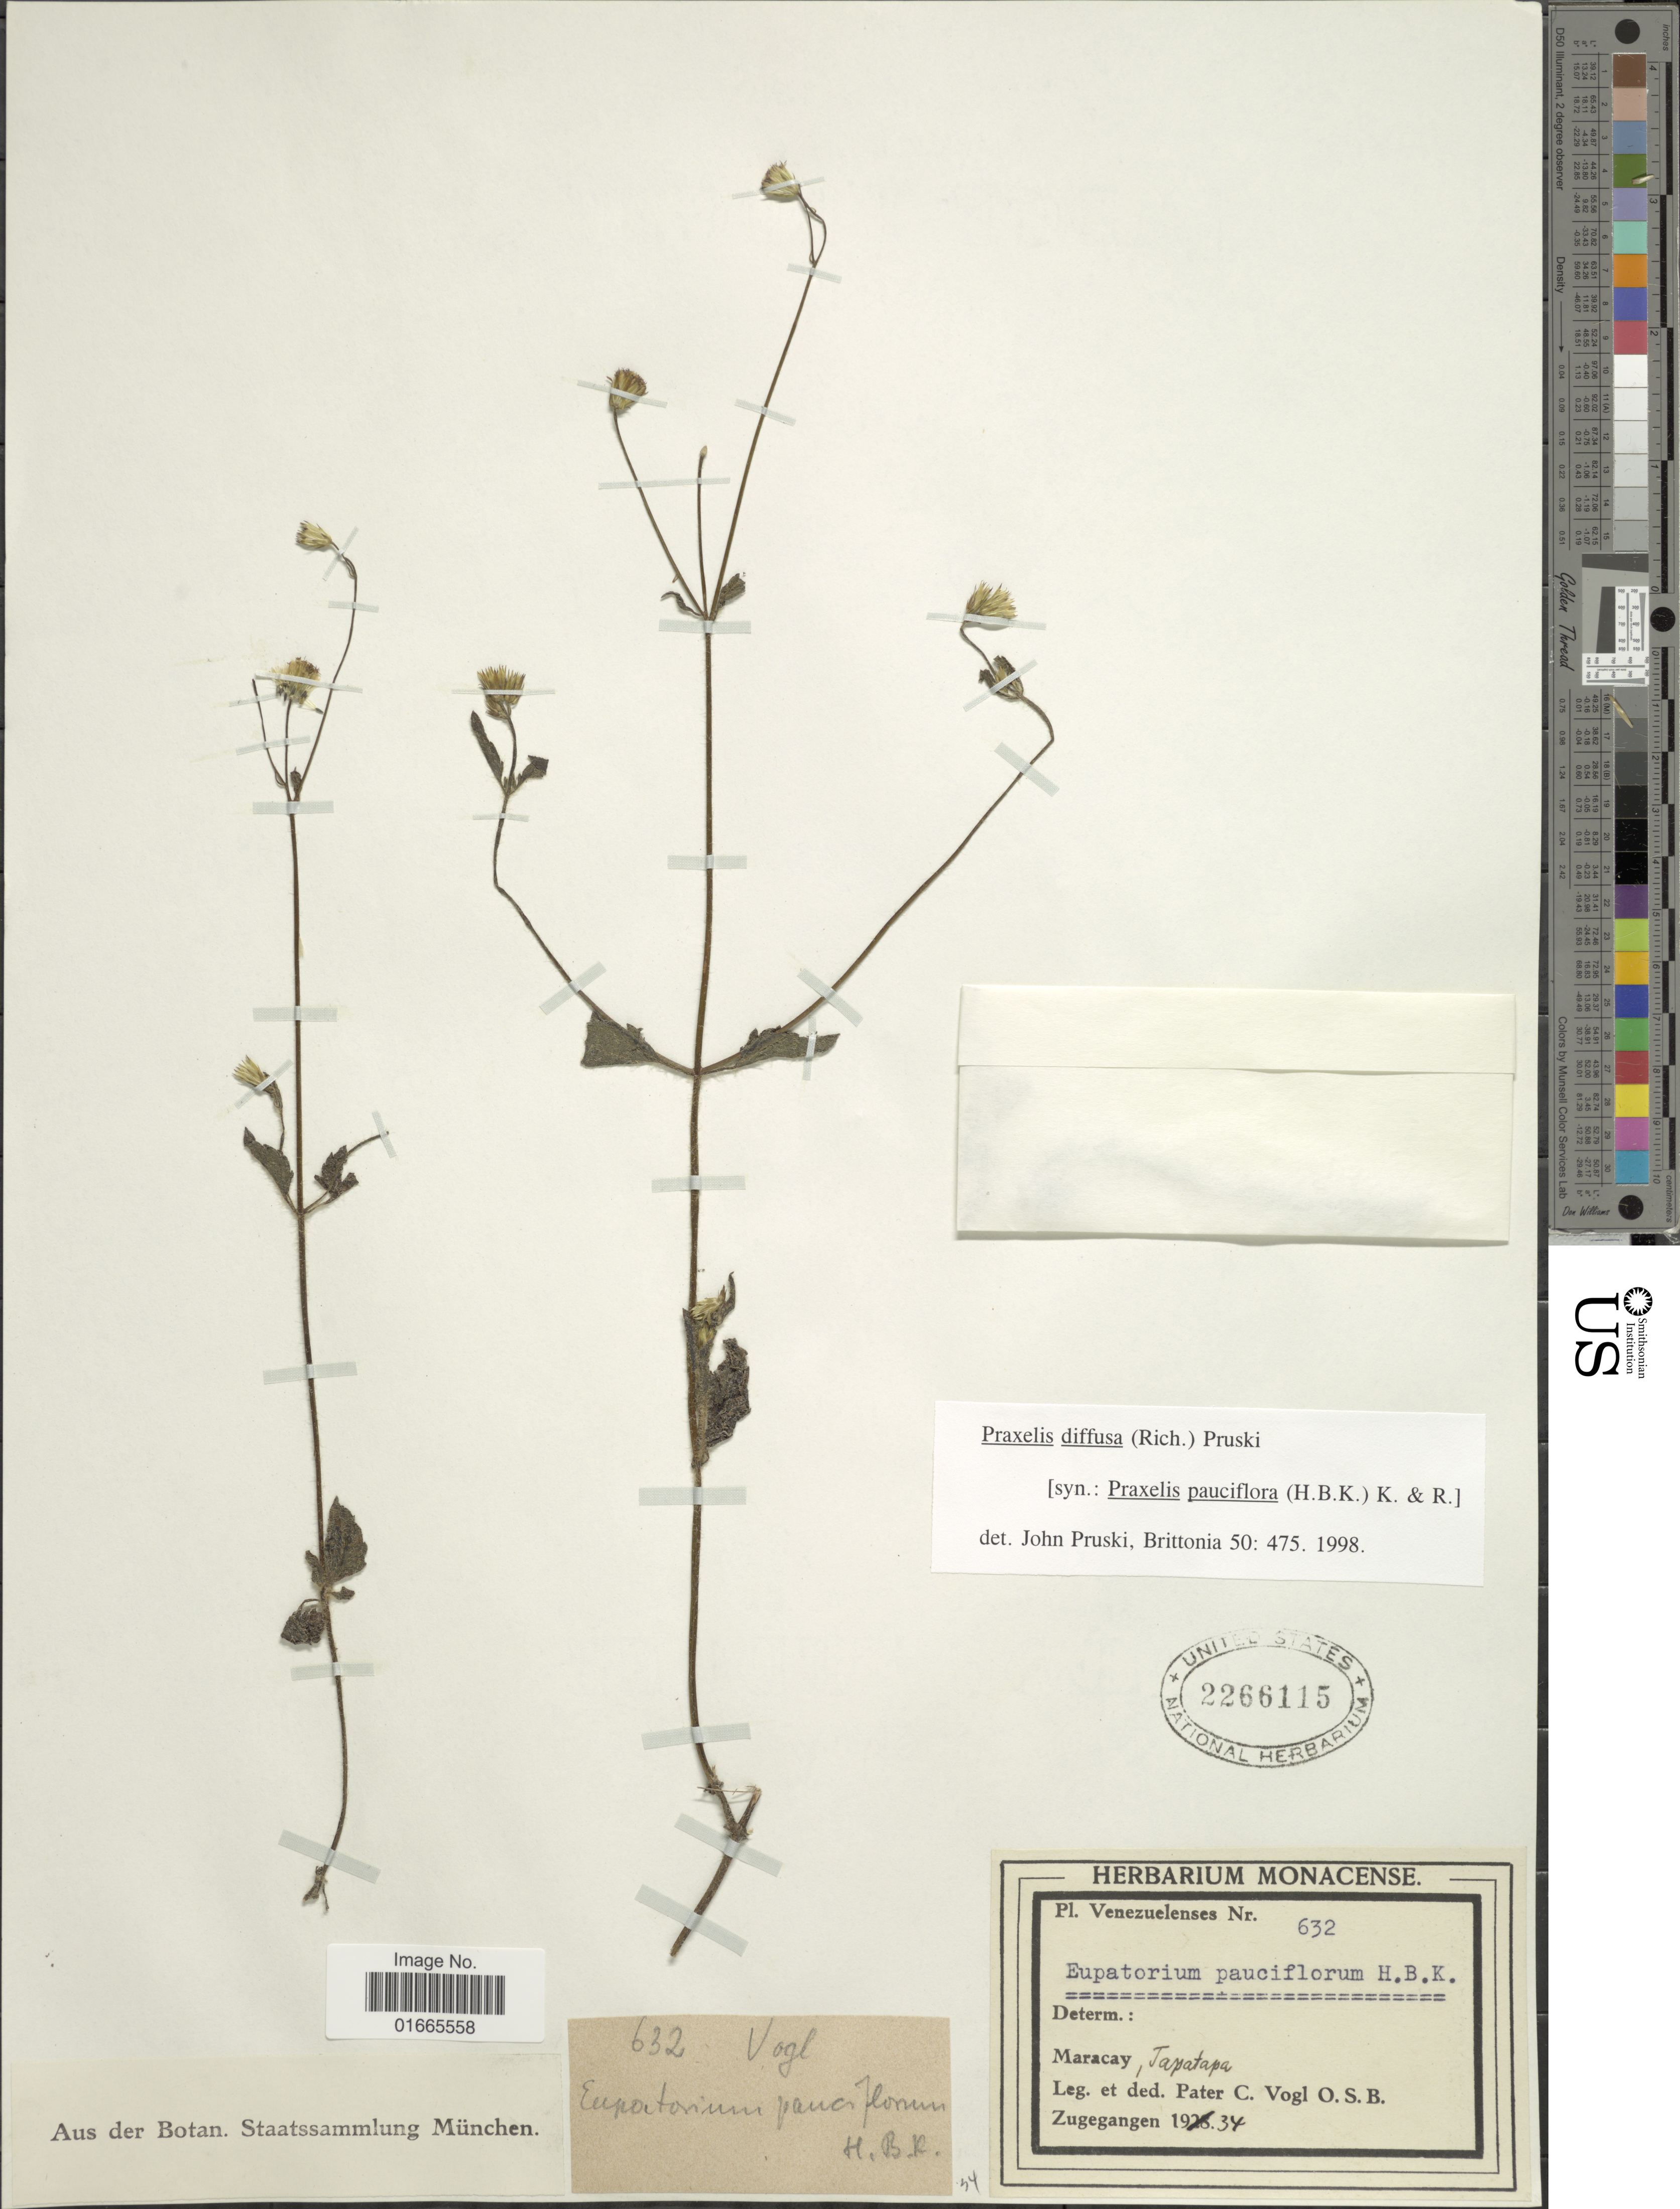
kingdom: Plantae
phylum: Tracheophyta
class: Magnoliopsida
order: Asterales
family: Asteraceae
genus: Praxelis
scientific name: Praxelis diffusa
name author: (Rich.) Pruski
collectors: P. C. Vogl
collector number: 632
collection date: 1934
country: Venezuela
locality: Maracay, Japatapa.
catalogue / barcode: US 2266115